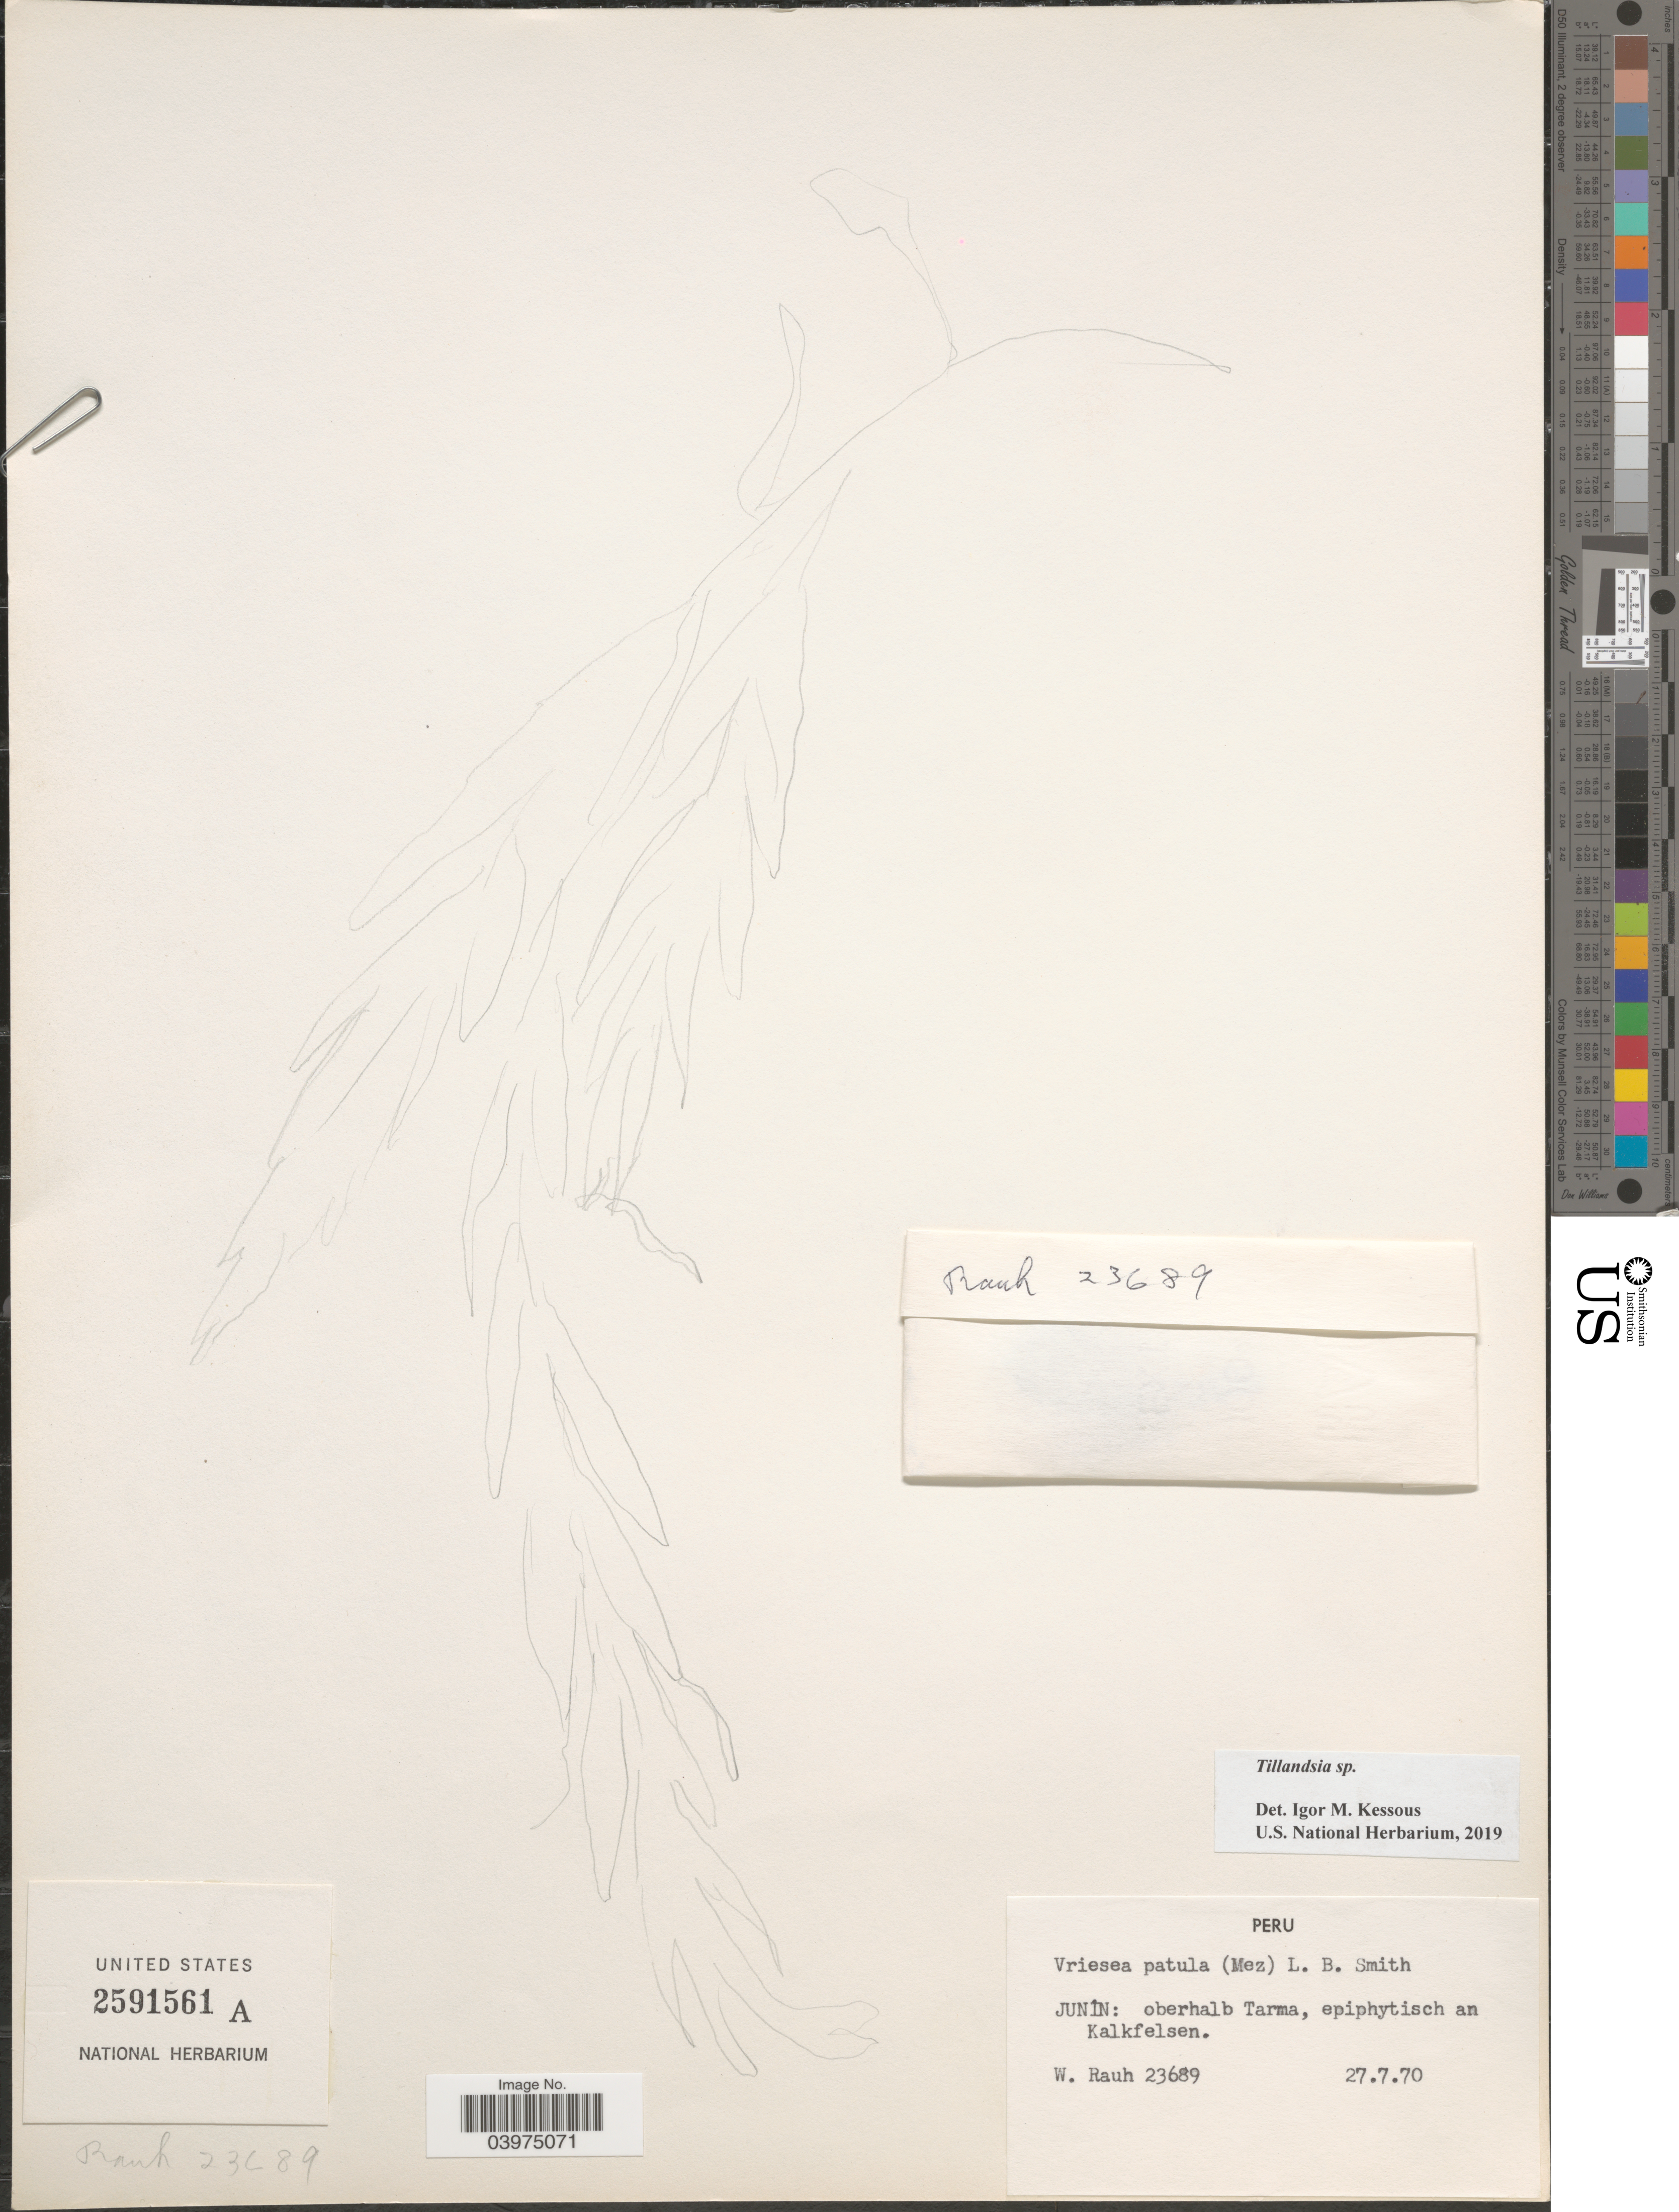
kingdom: Plantae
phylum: Tracheophyta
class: Liliopsida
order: Poales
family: Bromeliaceae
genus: Tillandsia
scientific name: Tillandsia sp.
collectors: W. Rauh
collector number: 23689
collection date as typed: Transcribed d/m/y: 27/7/70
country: Peru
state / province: Junín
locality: Oberhalb Tarma.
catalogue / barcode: US 2591561A